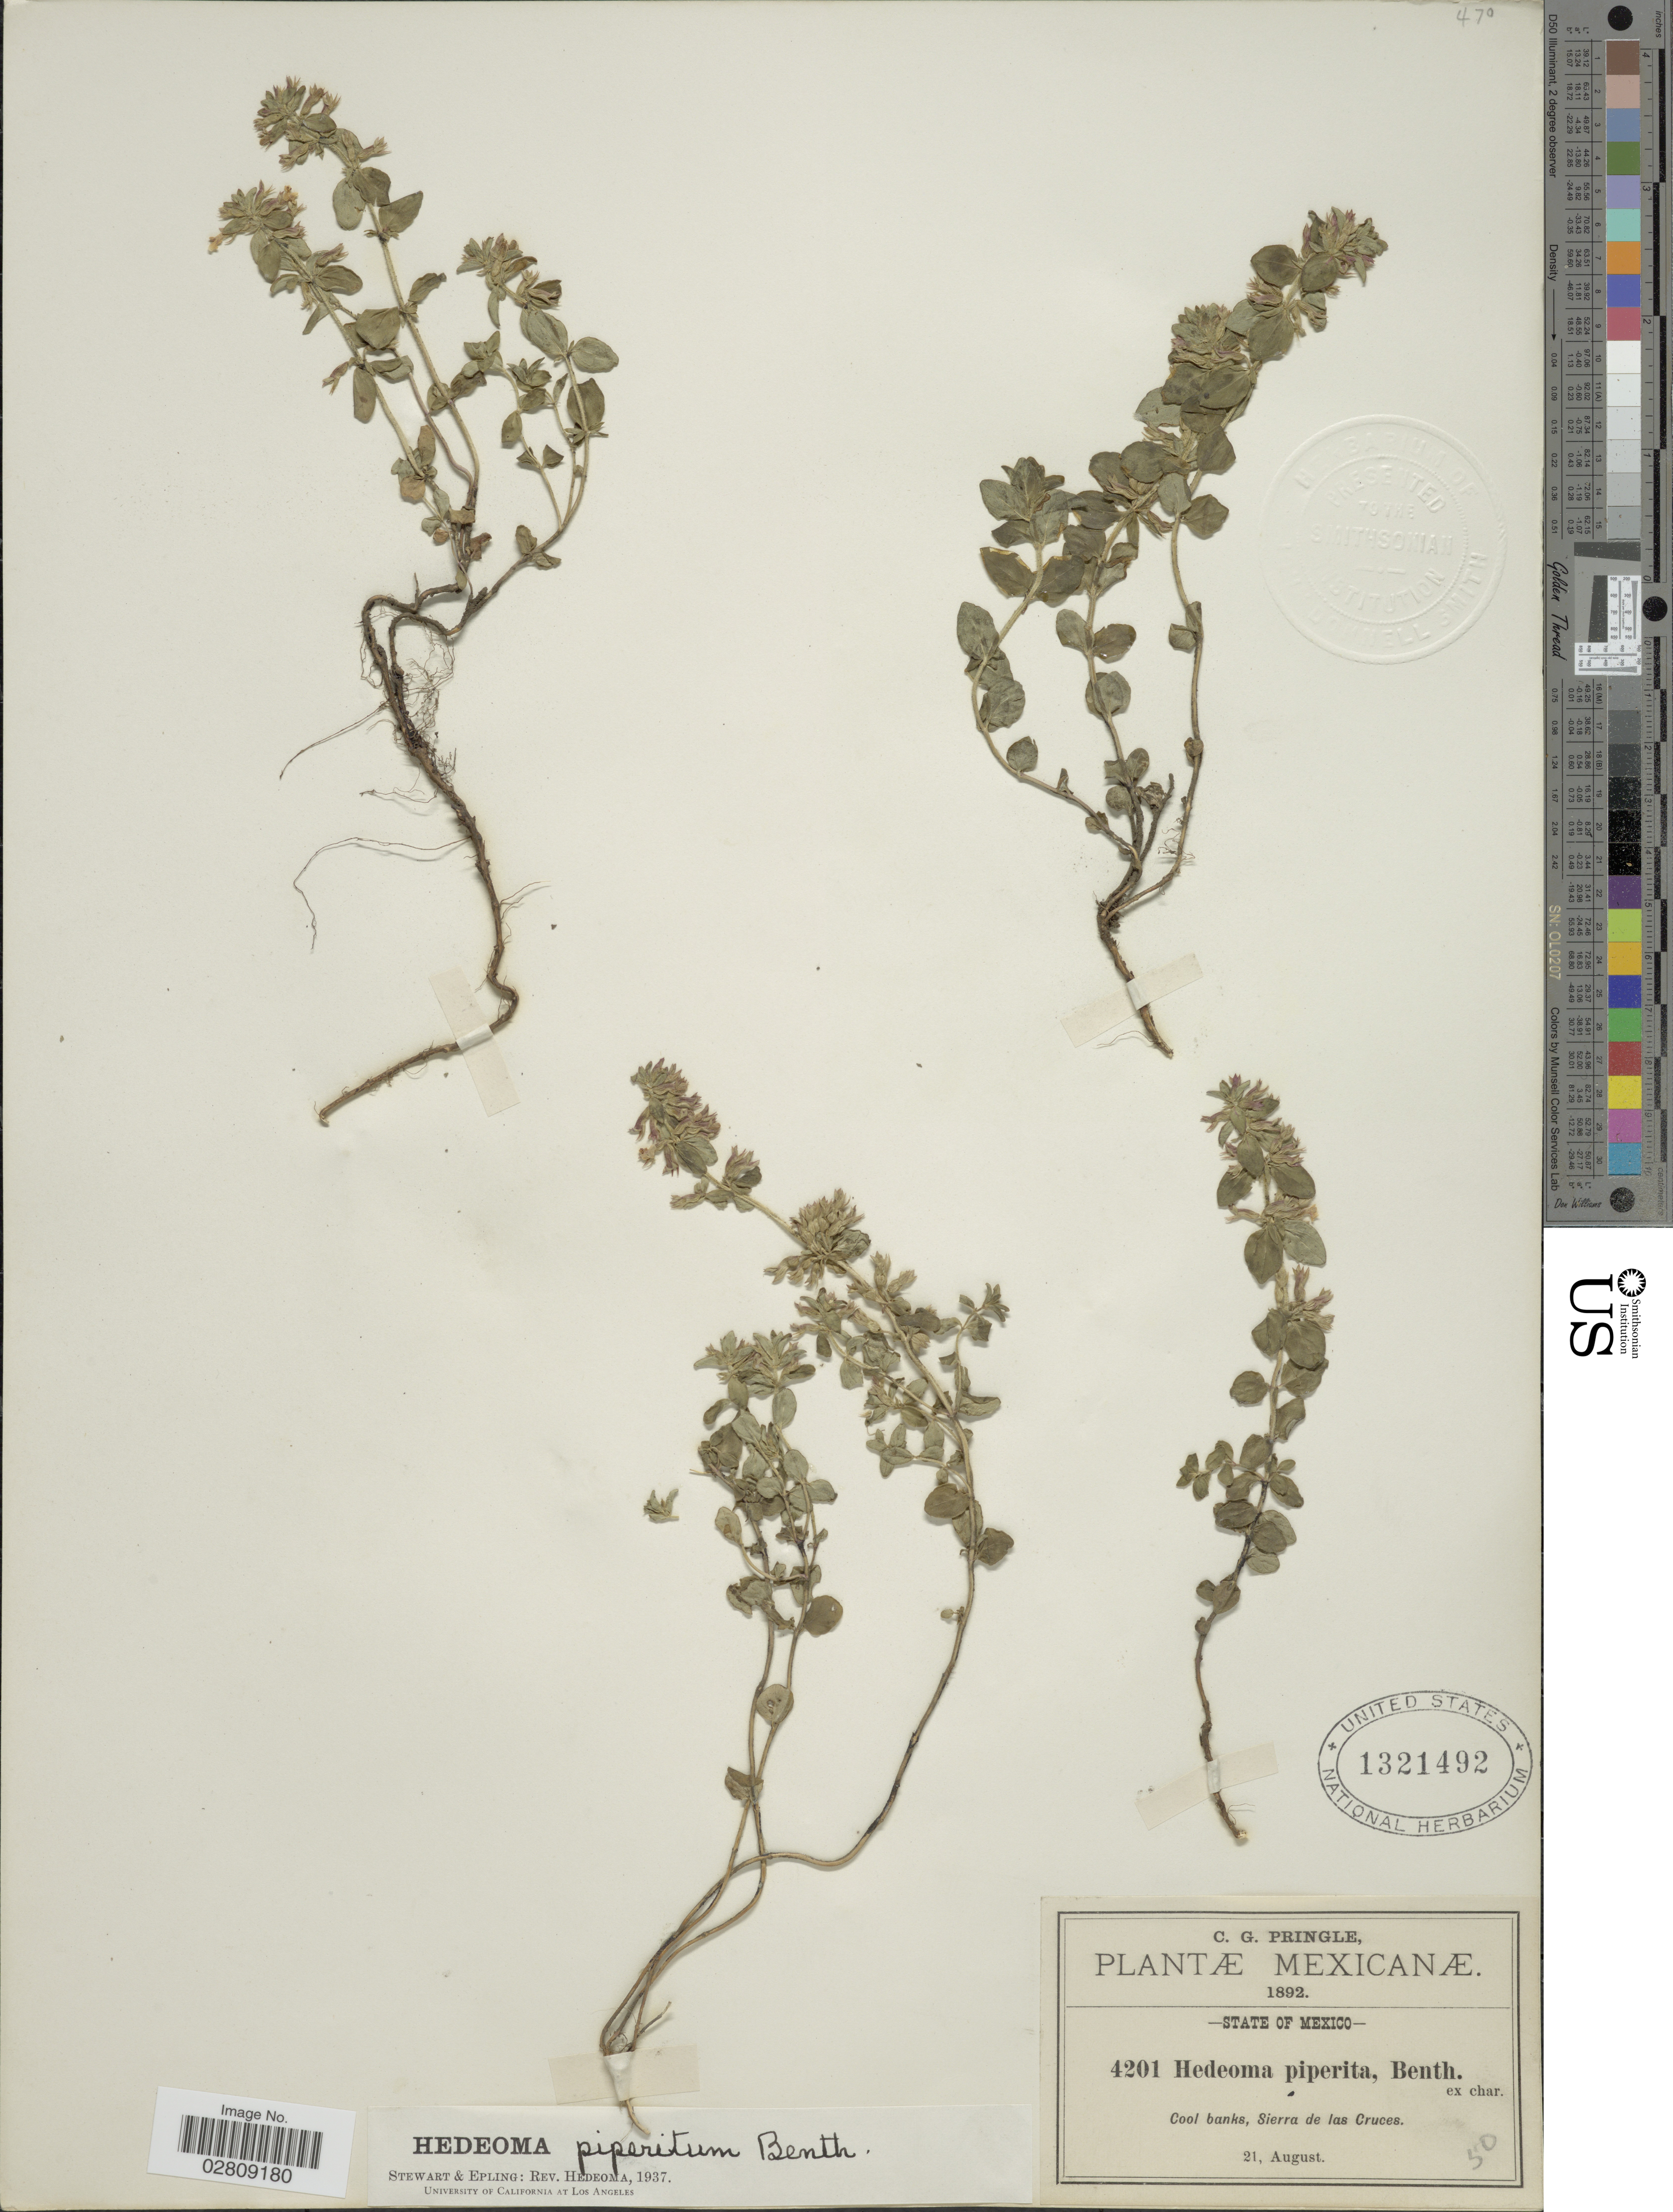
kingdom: Plantae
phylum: Tracheophyta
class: Magnoliopsida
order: Lamiales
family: Lamiaceae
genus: Hedeoma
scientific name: Hedeoma piperita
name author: Benth.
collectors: C. G. Pringle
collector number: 4201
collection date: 1892-08-21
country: Mexico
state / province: México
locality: Cool banks, Sierra de la Cruces.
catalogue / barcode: US 1321492